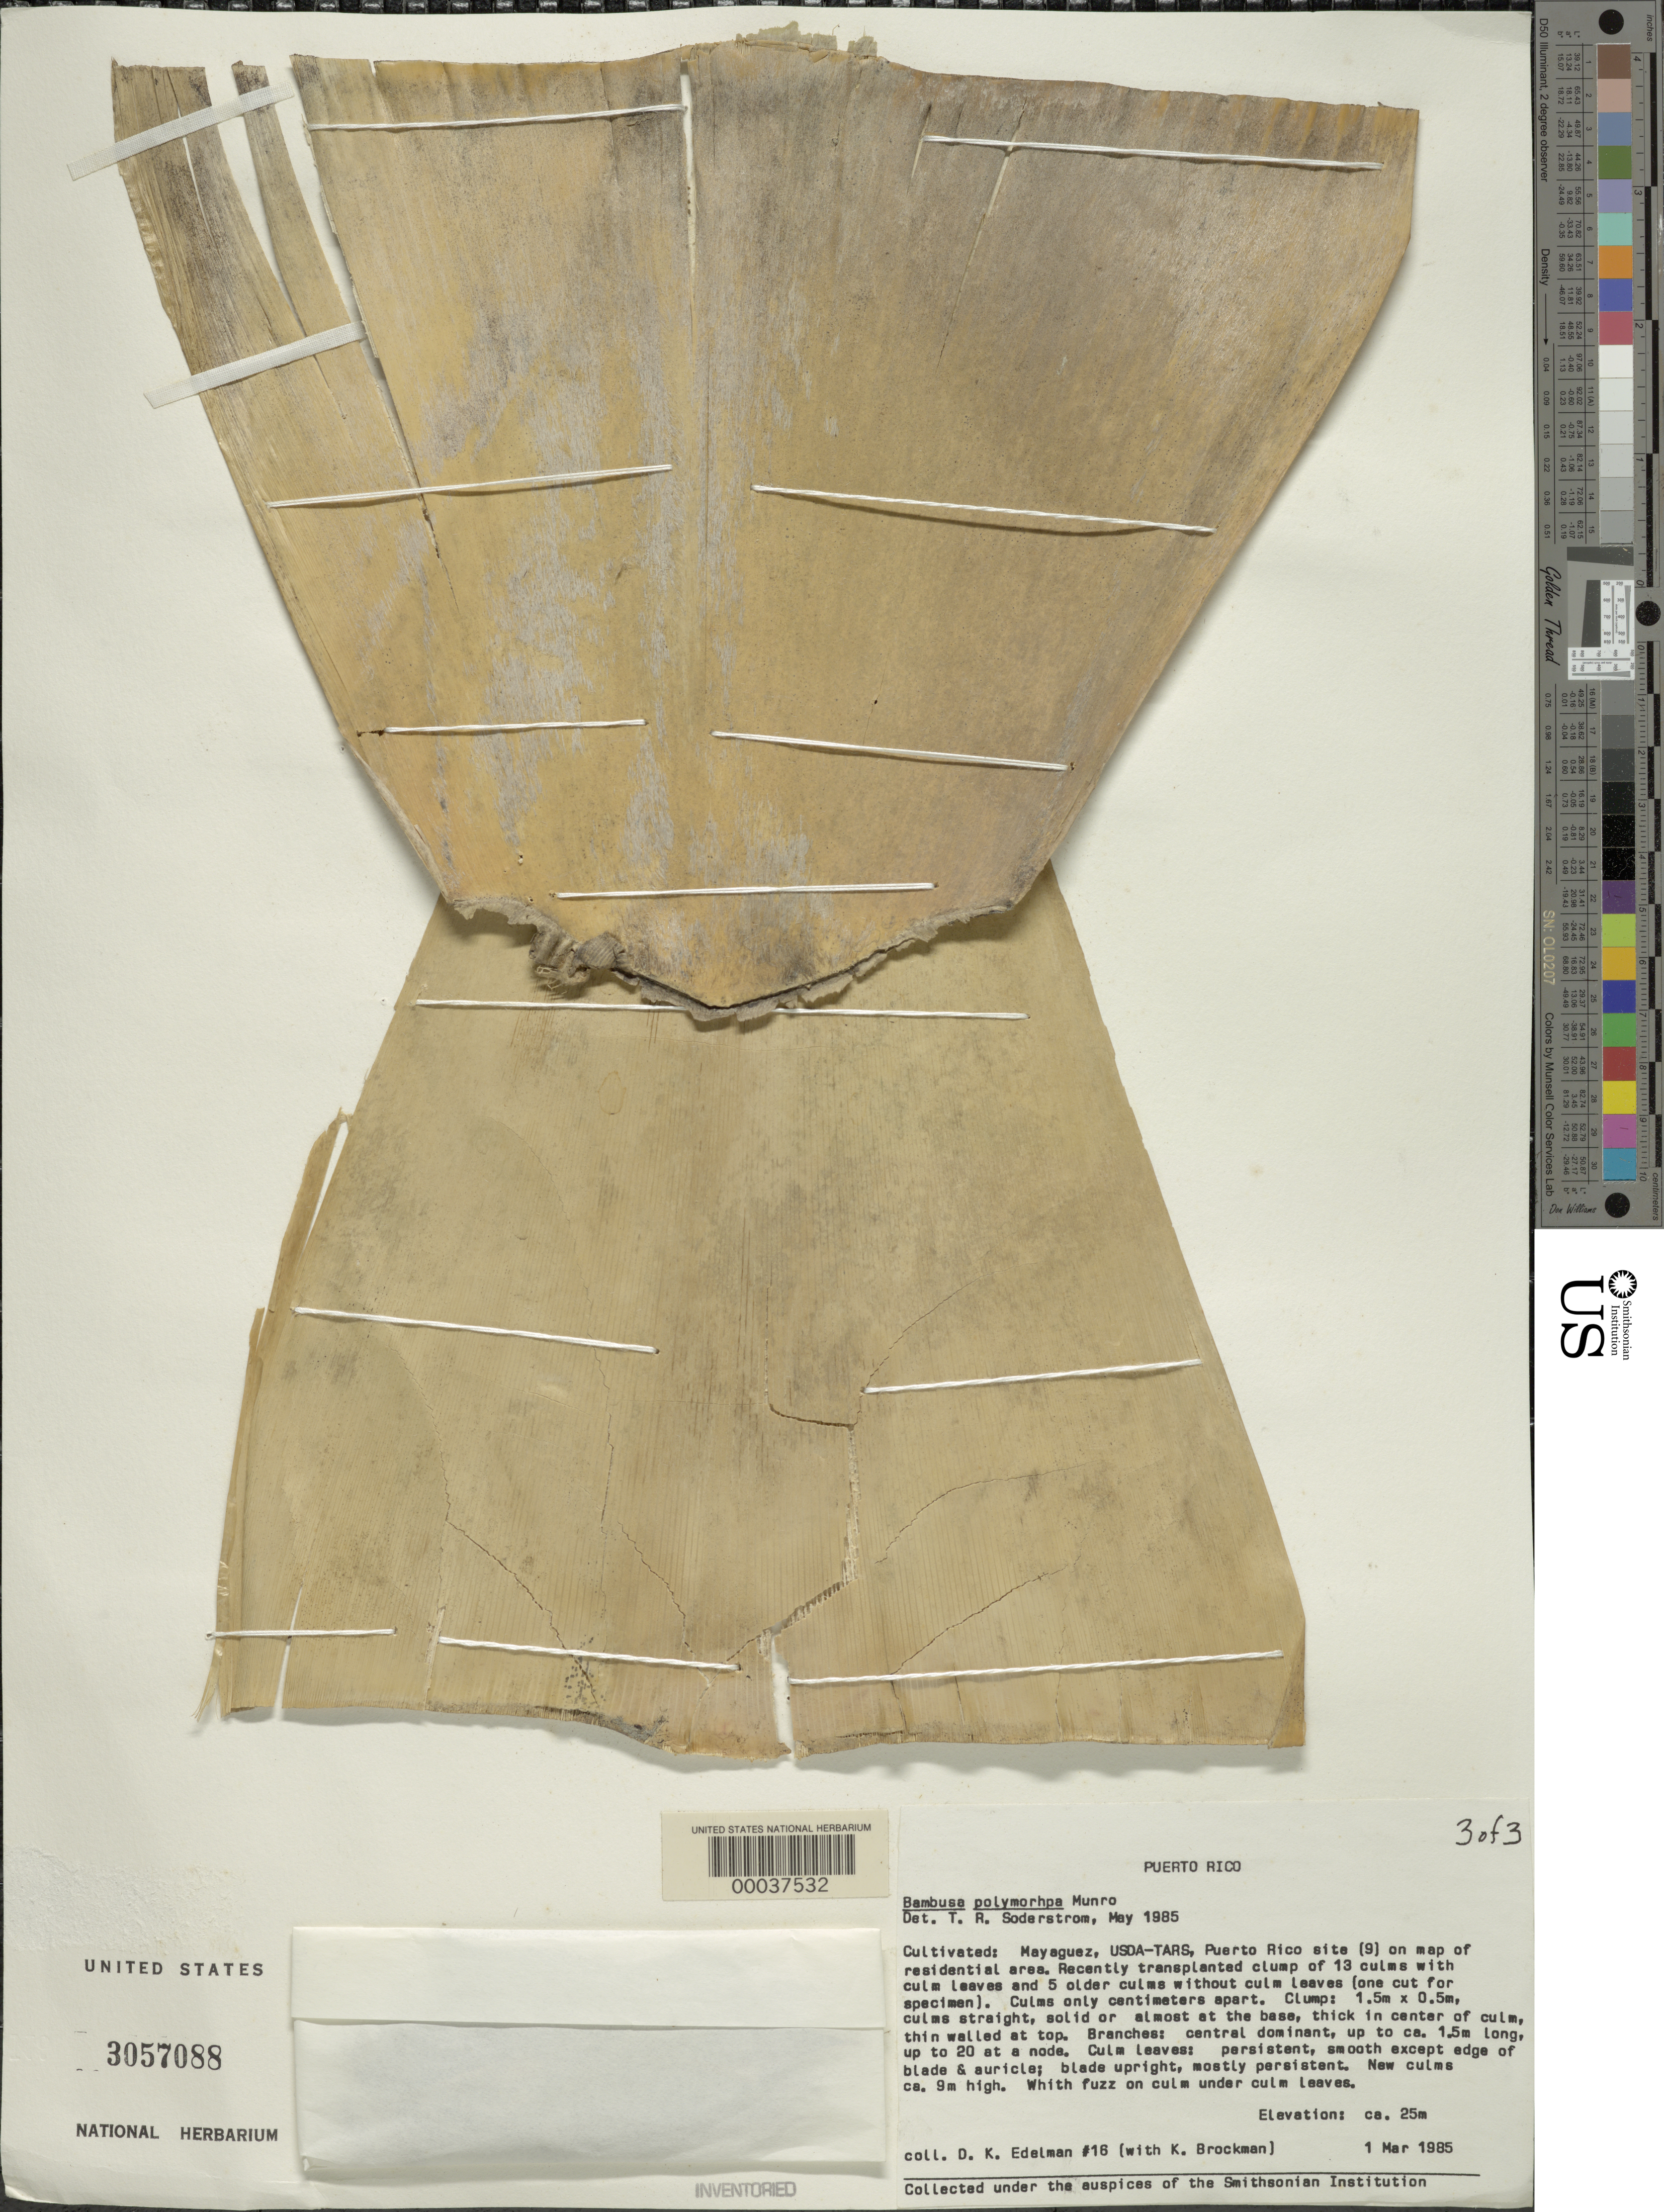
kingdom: Plantae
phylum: Tracheophyta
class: Liliopsida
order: Poales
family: Poaceae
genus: Bambusa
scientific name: Bambusa polymorpha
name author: Munro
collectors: D. Edelman & K. Brockman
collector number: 16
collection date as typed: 01 Mar 1985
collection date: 1985-03-01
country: Puerto Rico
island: Greater Antilles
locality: Mayaguez, usda-tars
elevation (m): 25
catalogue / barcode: US 3057088